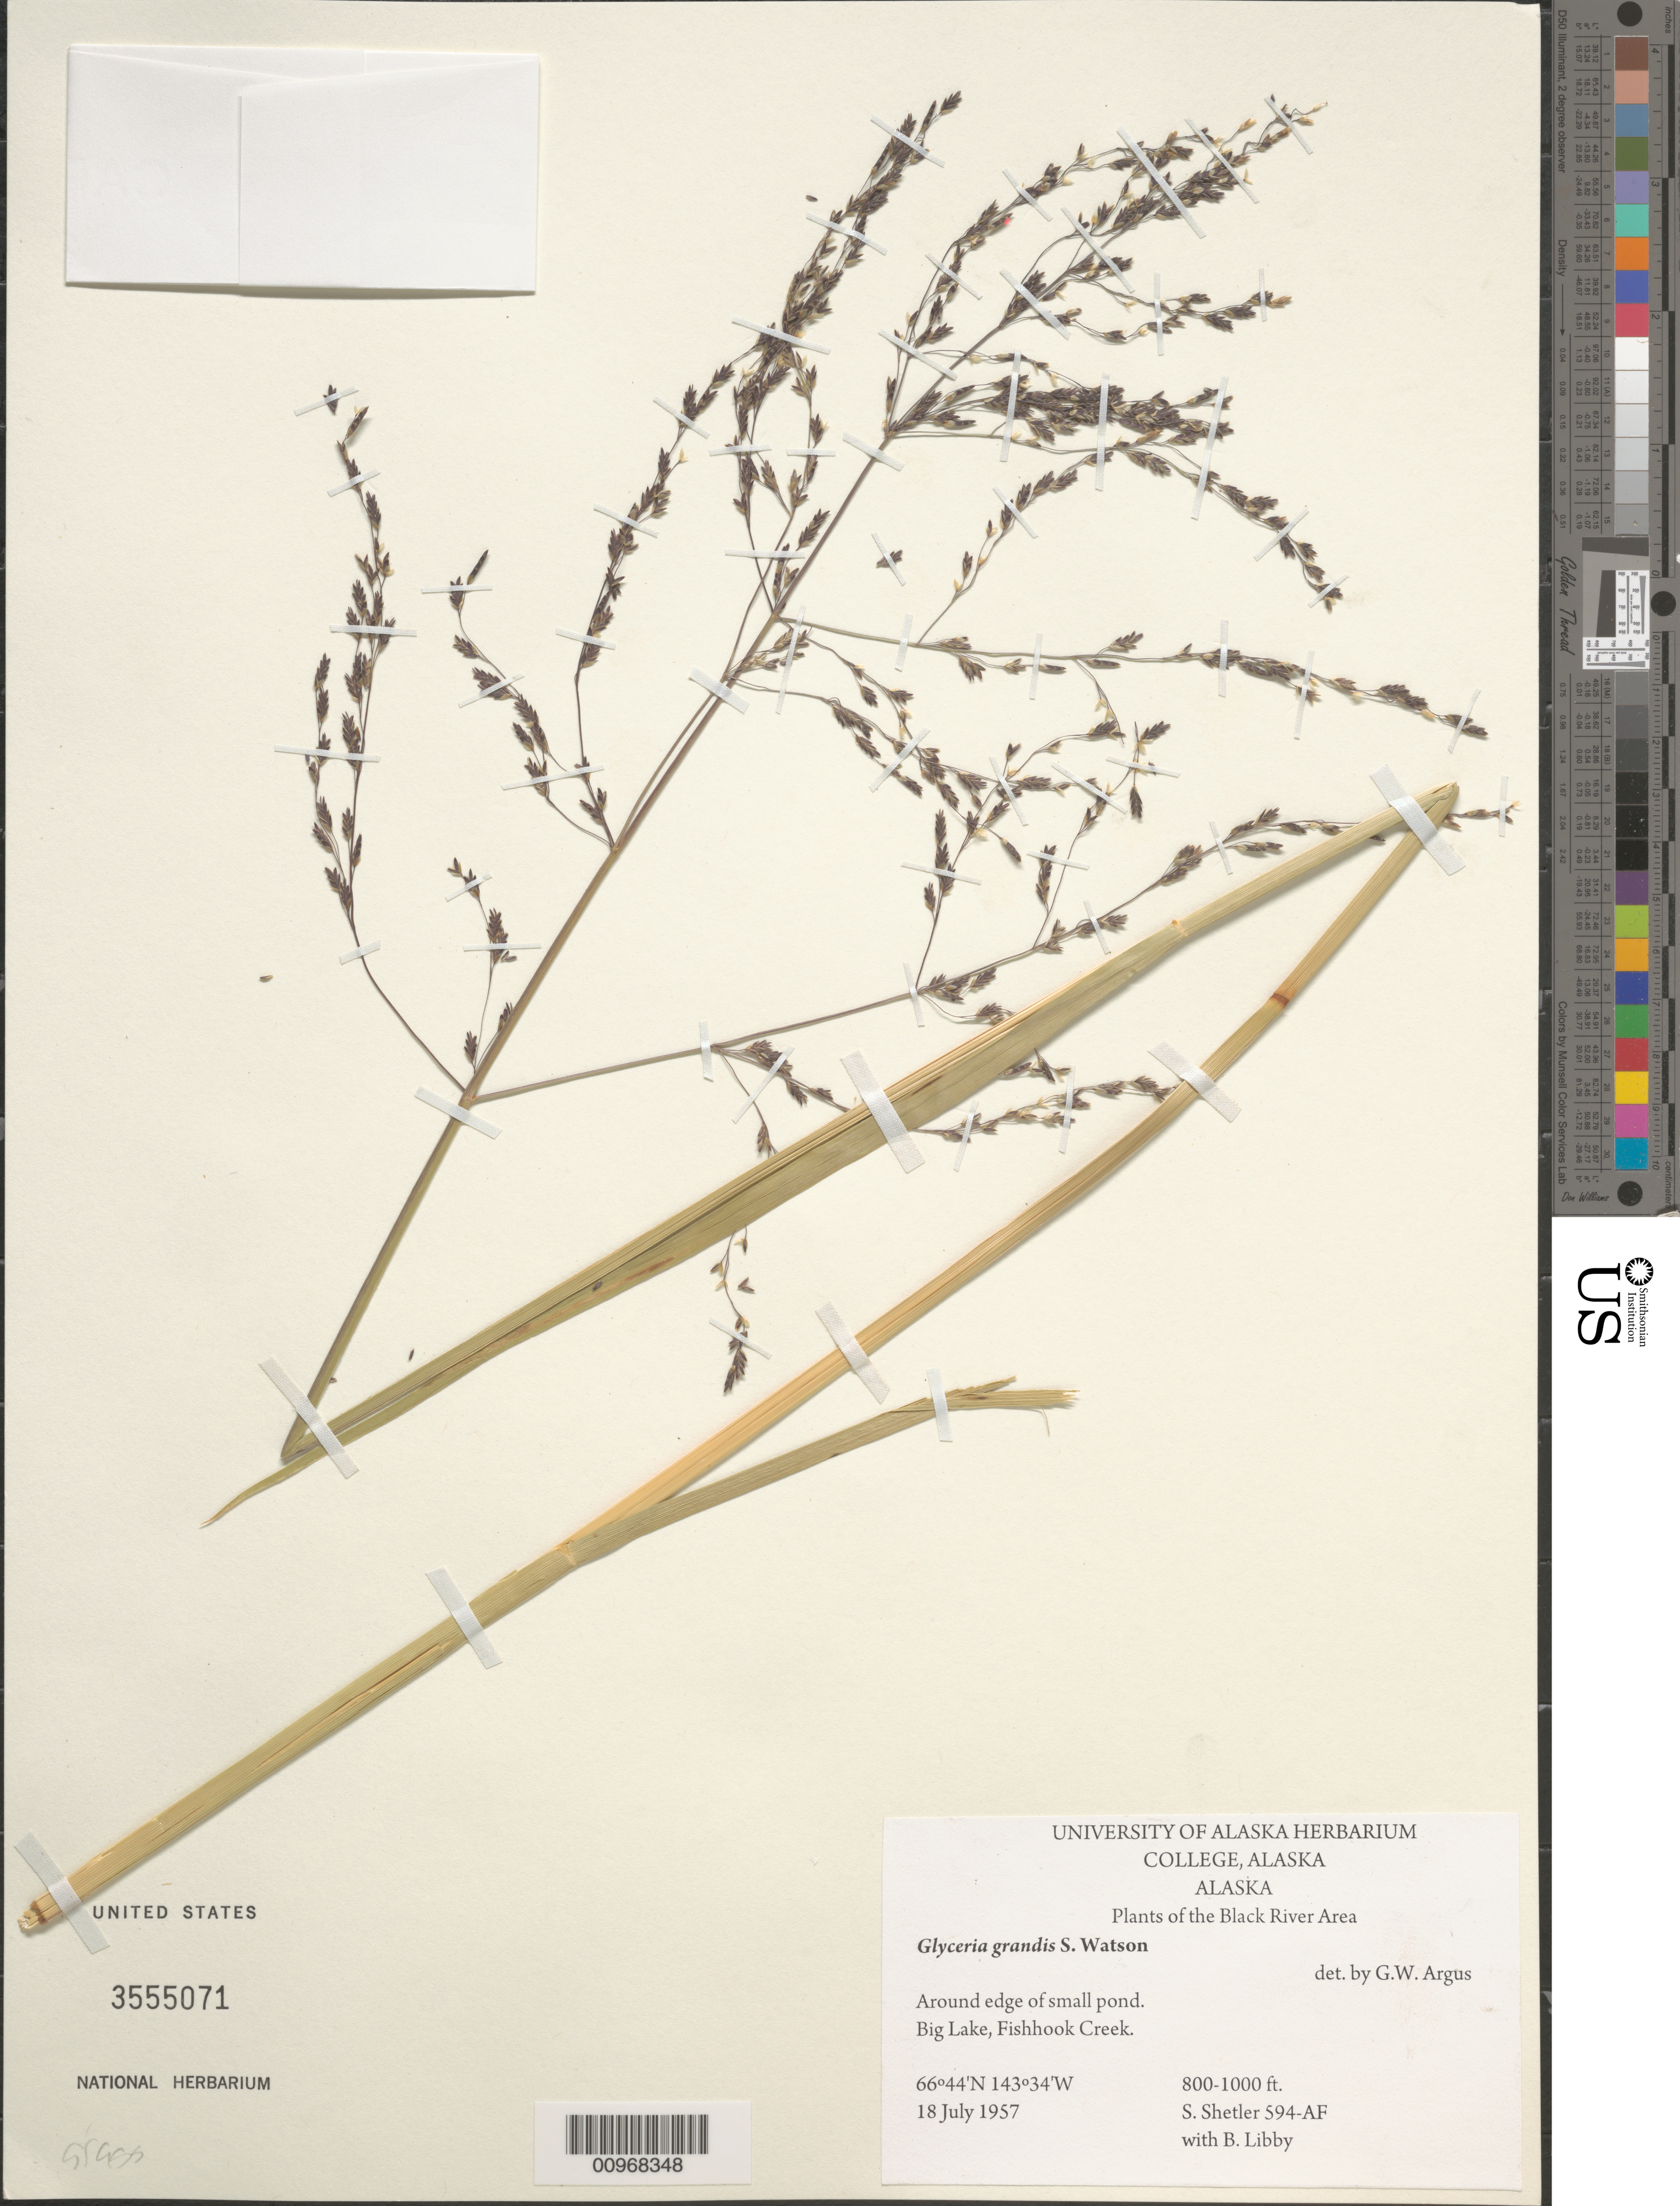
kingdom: Plantae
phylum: Tracheophyta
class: Liliopsida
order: Poales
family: Poaceae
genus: Glyceria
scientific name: Glyceria grandis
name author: S. Watson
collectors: S. Shetler & B. Libby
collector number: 594-AF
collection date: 1957-07-18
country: United States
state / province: Alaska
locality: The Black River Area. Big Lake, Fishhook Creek.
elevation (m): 244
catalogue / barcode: US 3555071